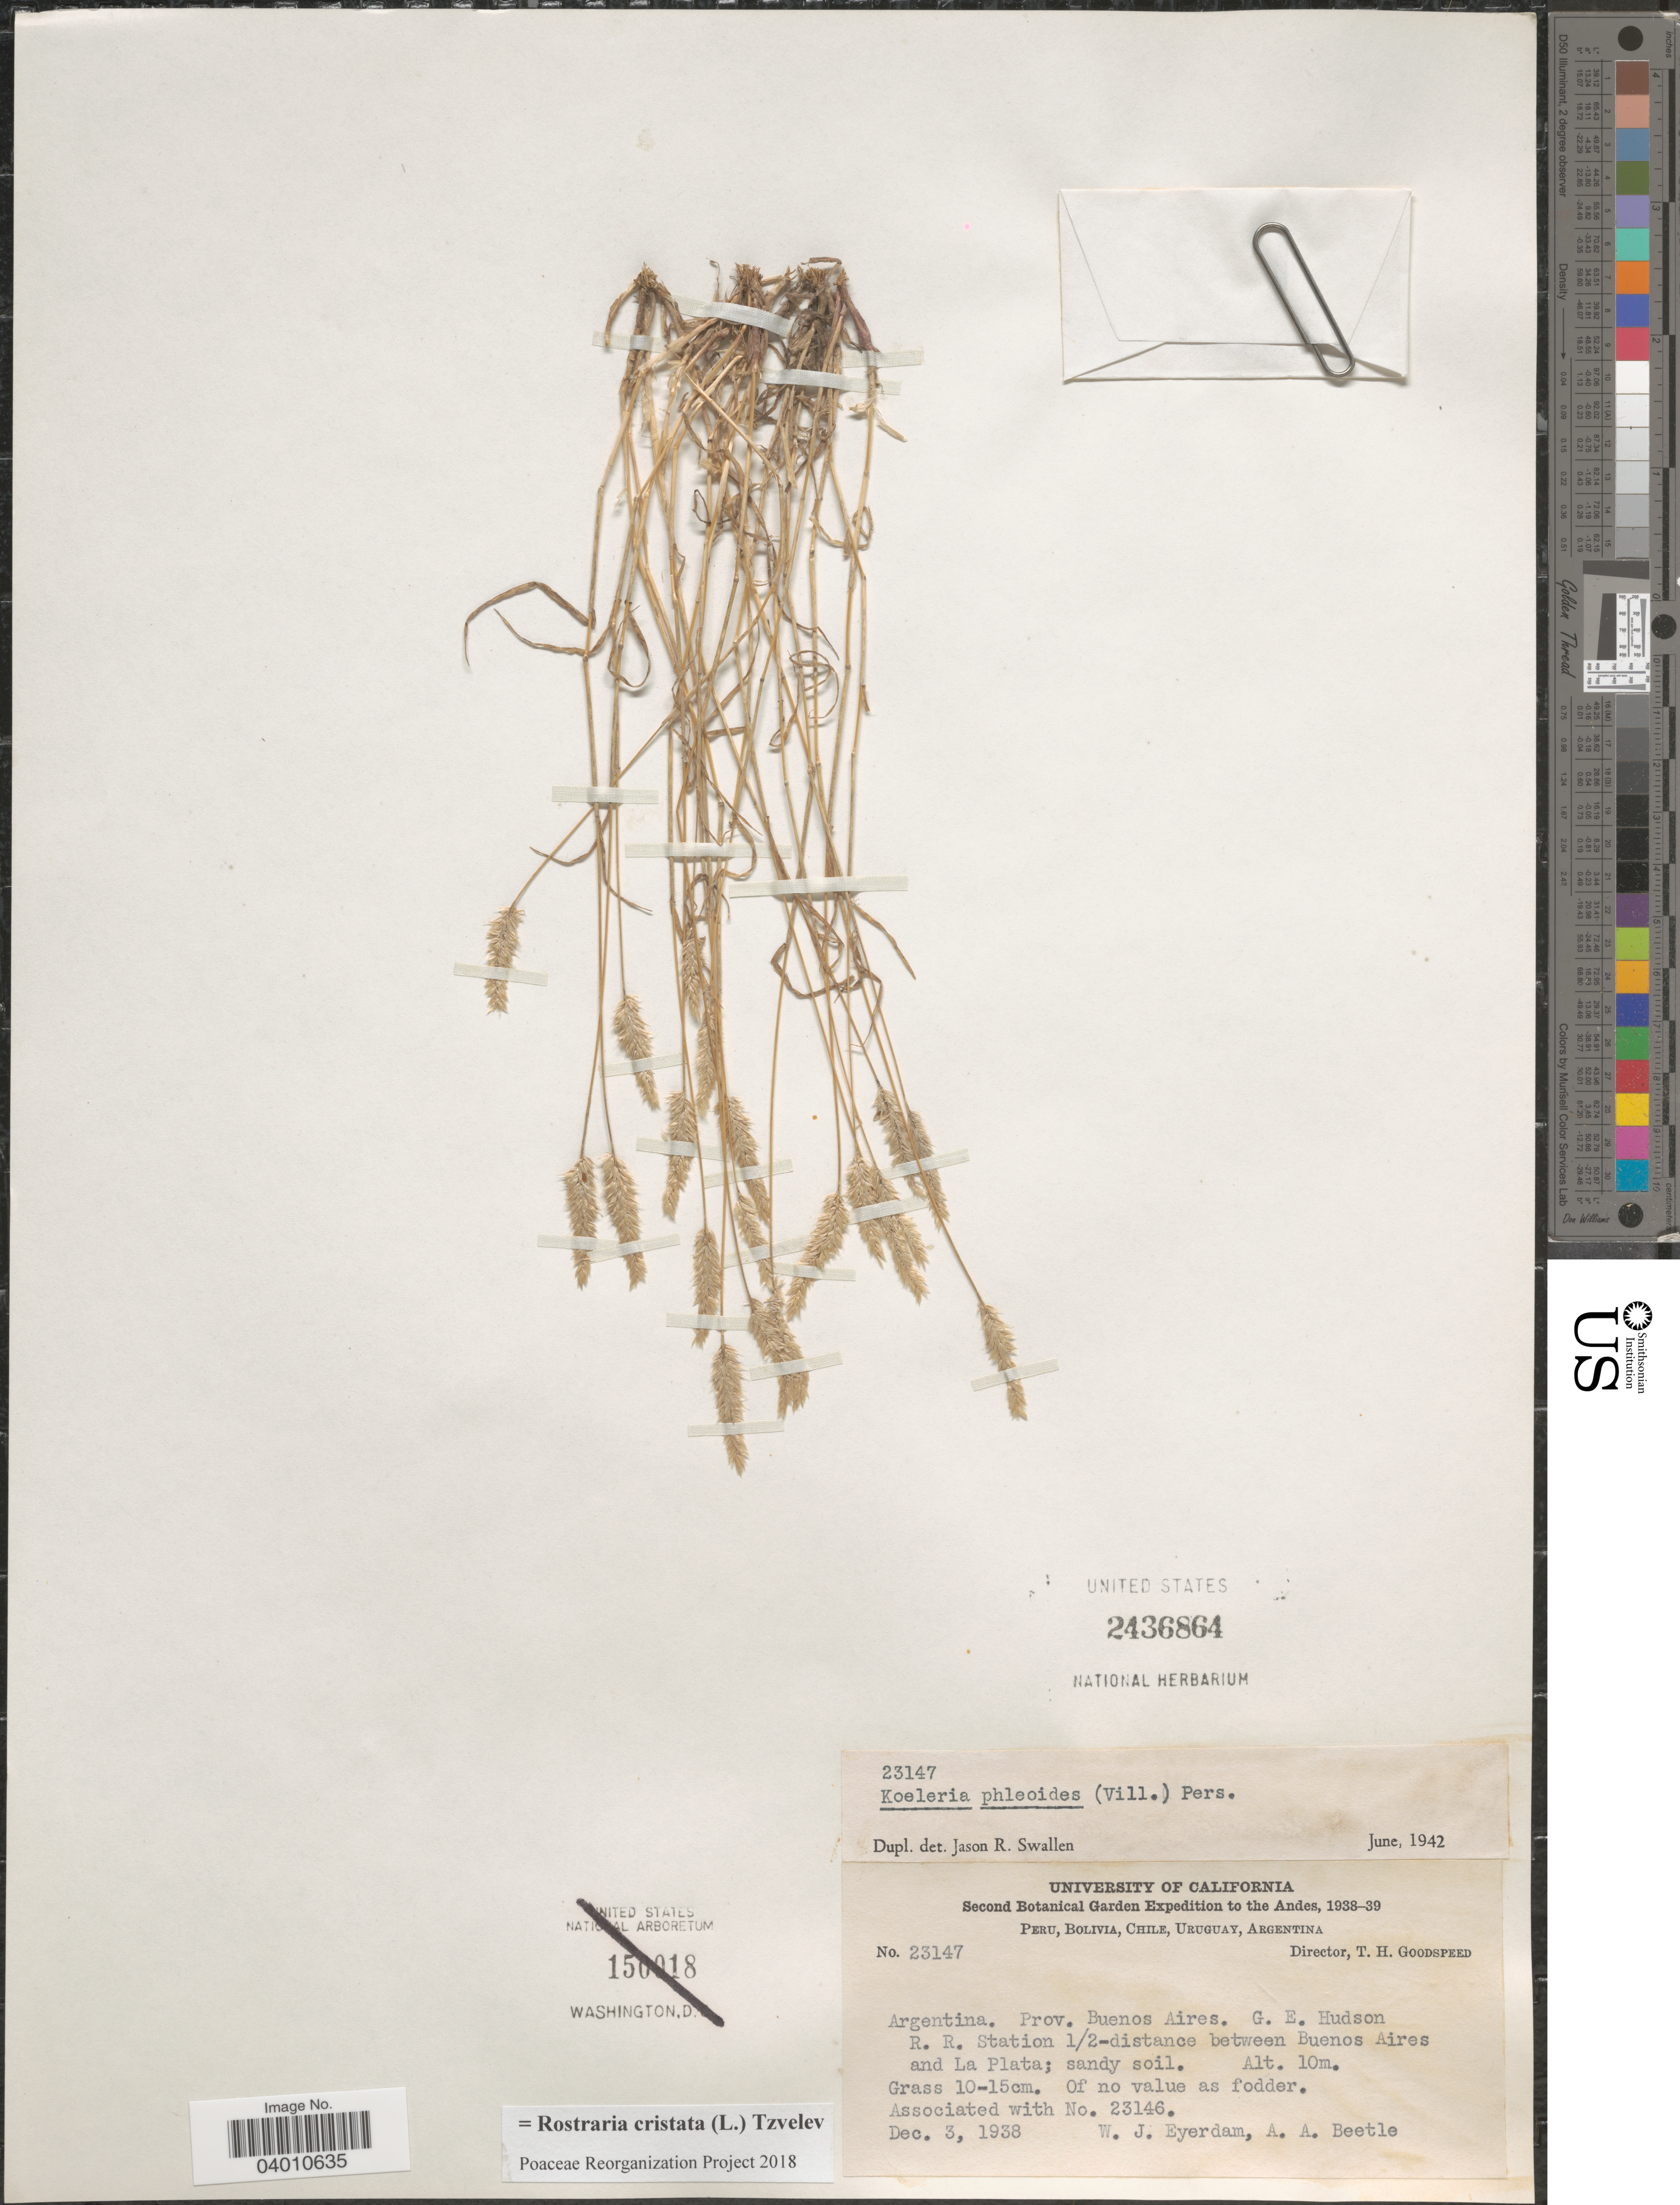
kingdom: Plantae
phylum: Tracheophyta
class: Liliopsida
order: Poales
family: Poaceae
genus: Rostraria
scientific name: Rostraria cristata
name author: (L.) Tzvelev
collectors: W. J. Eyerdam & A. A. Beetle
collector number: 23147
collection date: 1938-12-03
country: Argentina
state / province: Buenos Aires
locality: The Andes. G. E. Hudson R. R. Station 1/2-distance between Buenos Aires and La Plata.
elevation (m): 10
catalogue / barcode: US 2436864